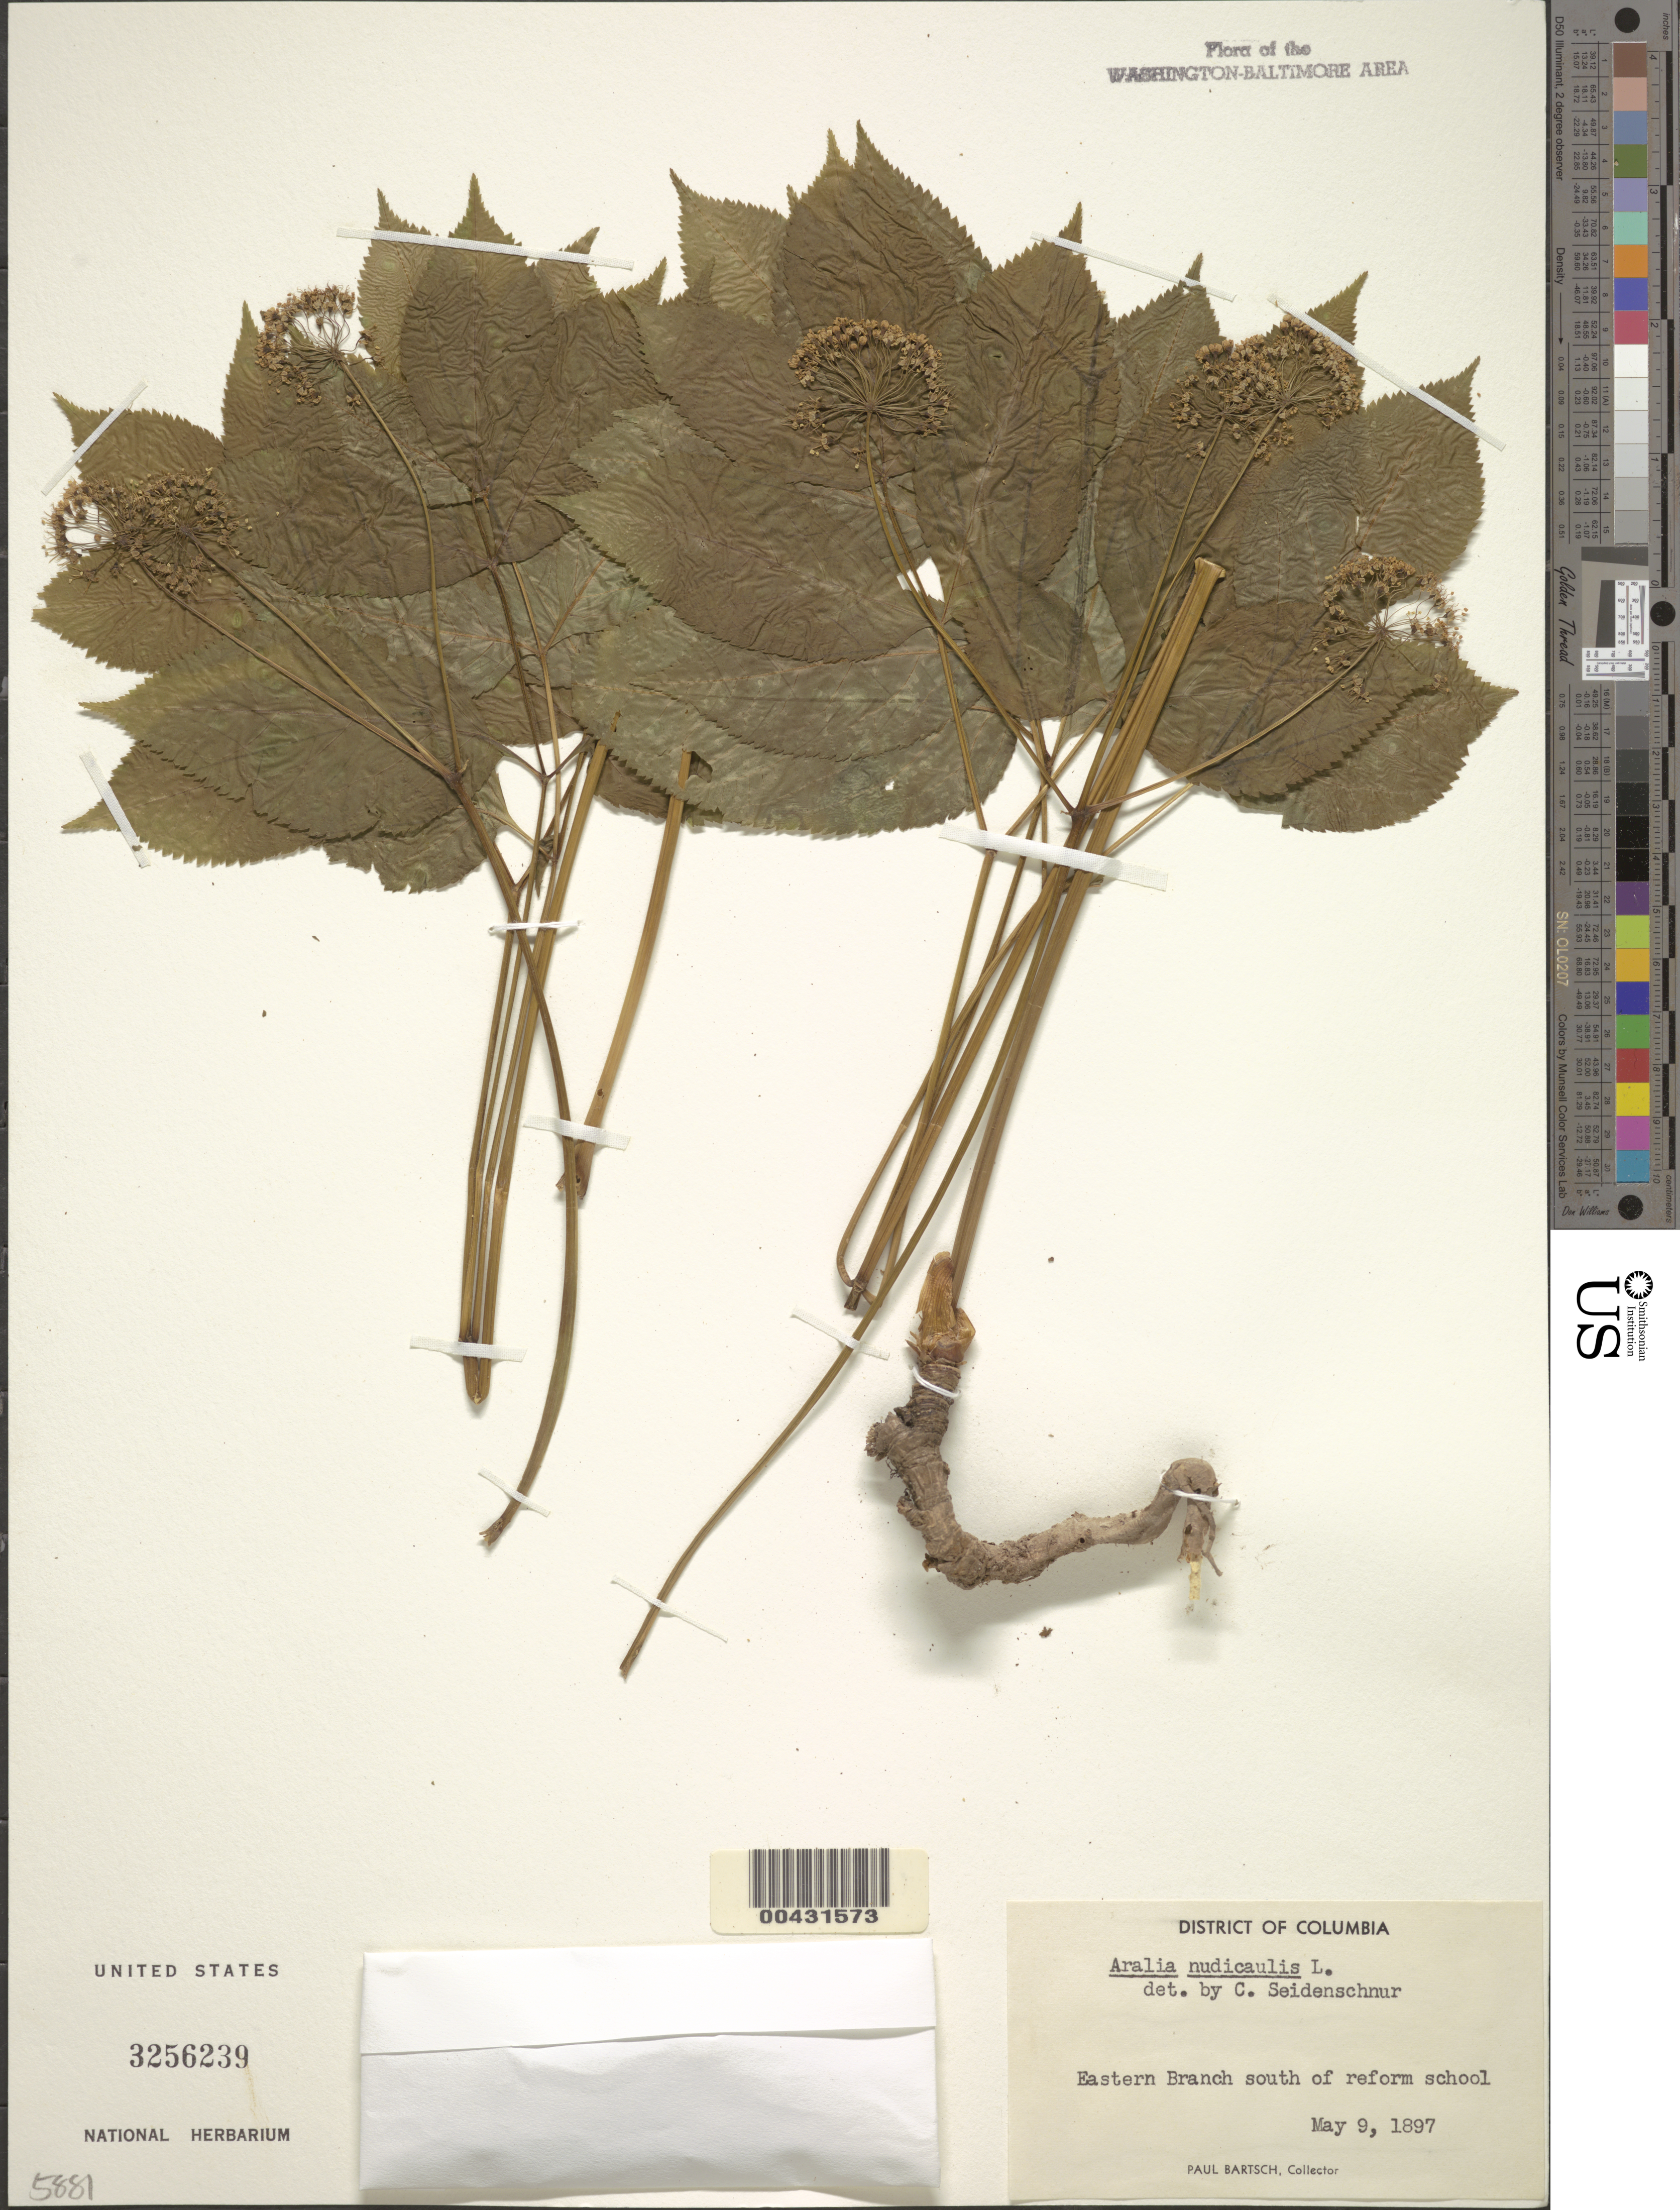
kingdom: Plantae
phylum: Tracheophyta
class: Magnoliopsida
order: Apiales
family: Araliaceae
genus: Aralia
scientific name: Aralia nudicaulis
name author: L.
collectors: P. Bartsch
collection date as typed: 09 May 1897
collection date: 1897-05-09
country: United States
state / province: District of Columbia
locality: Eastern Branch south of Reform School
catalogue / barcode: US 3256239